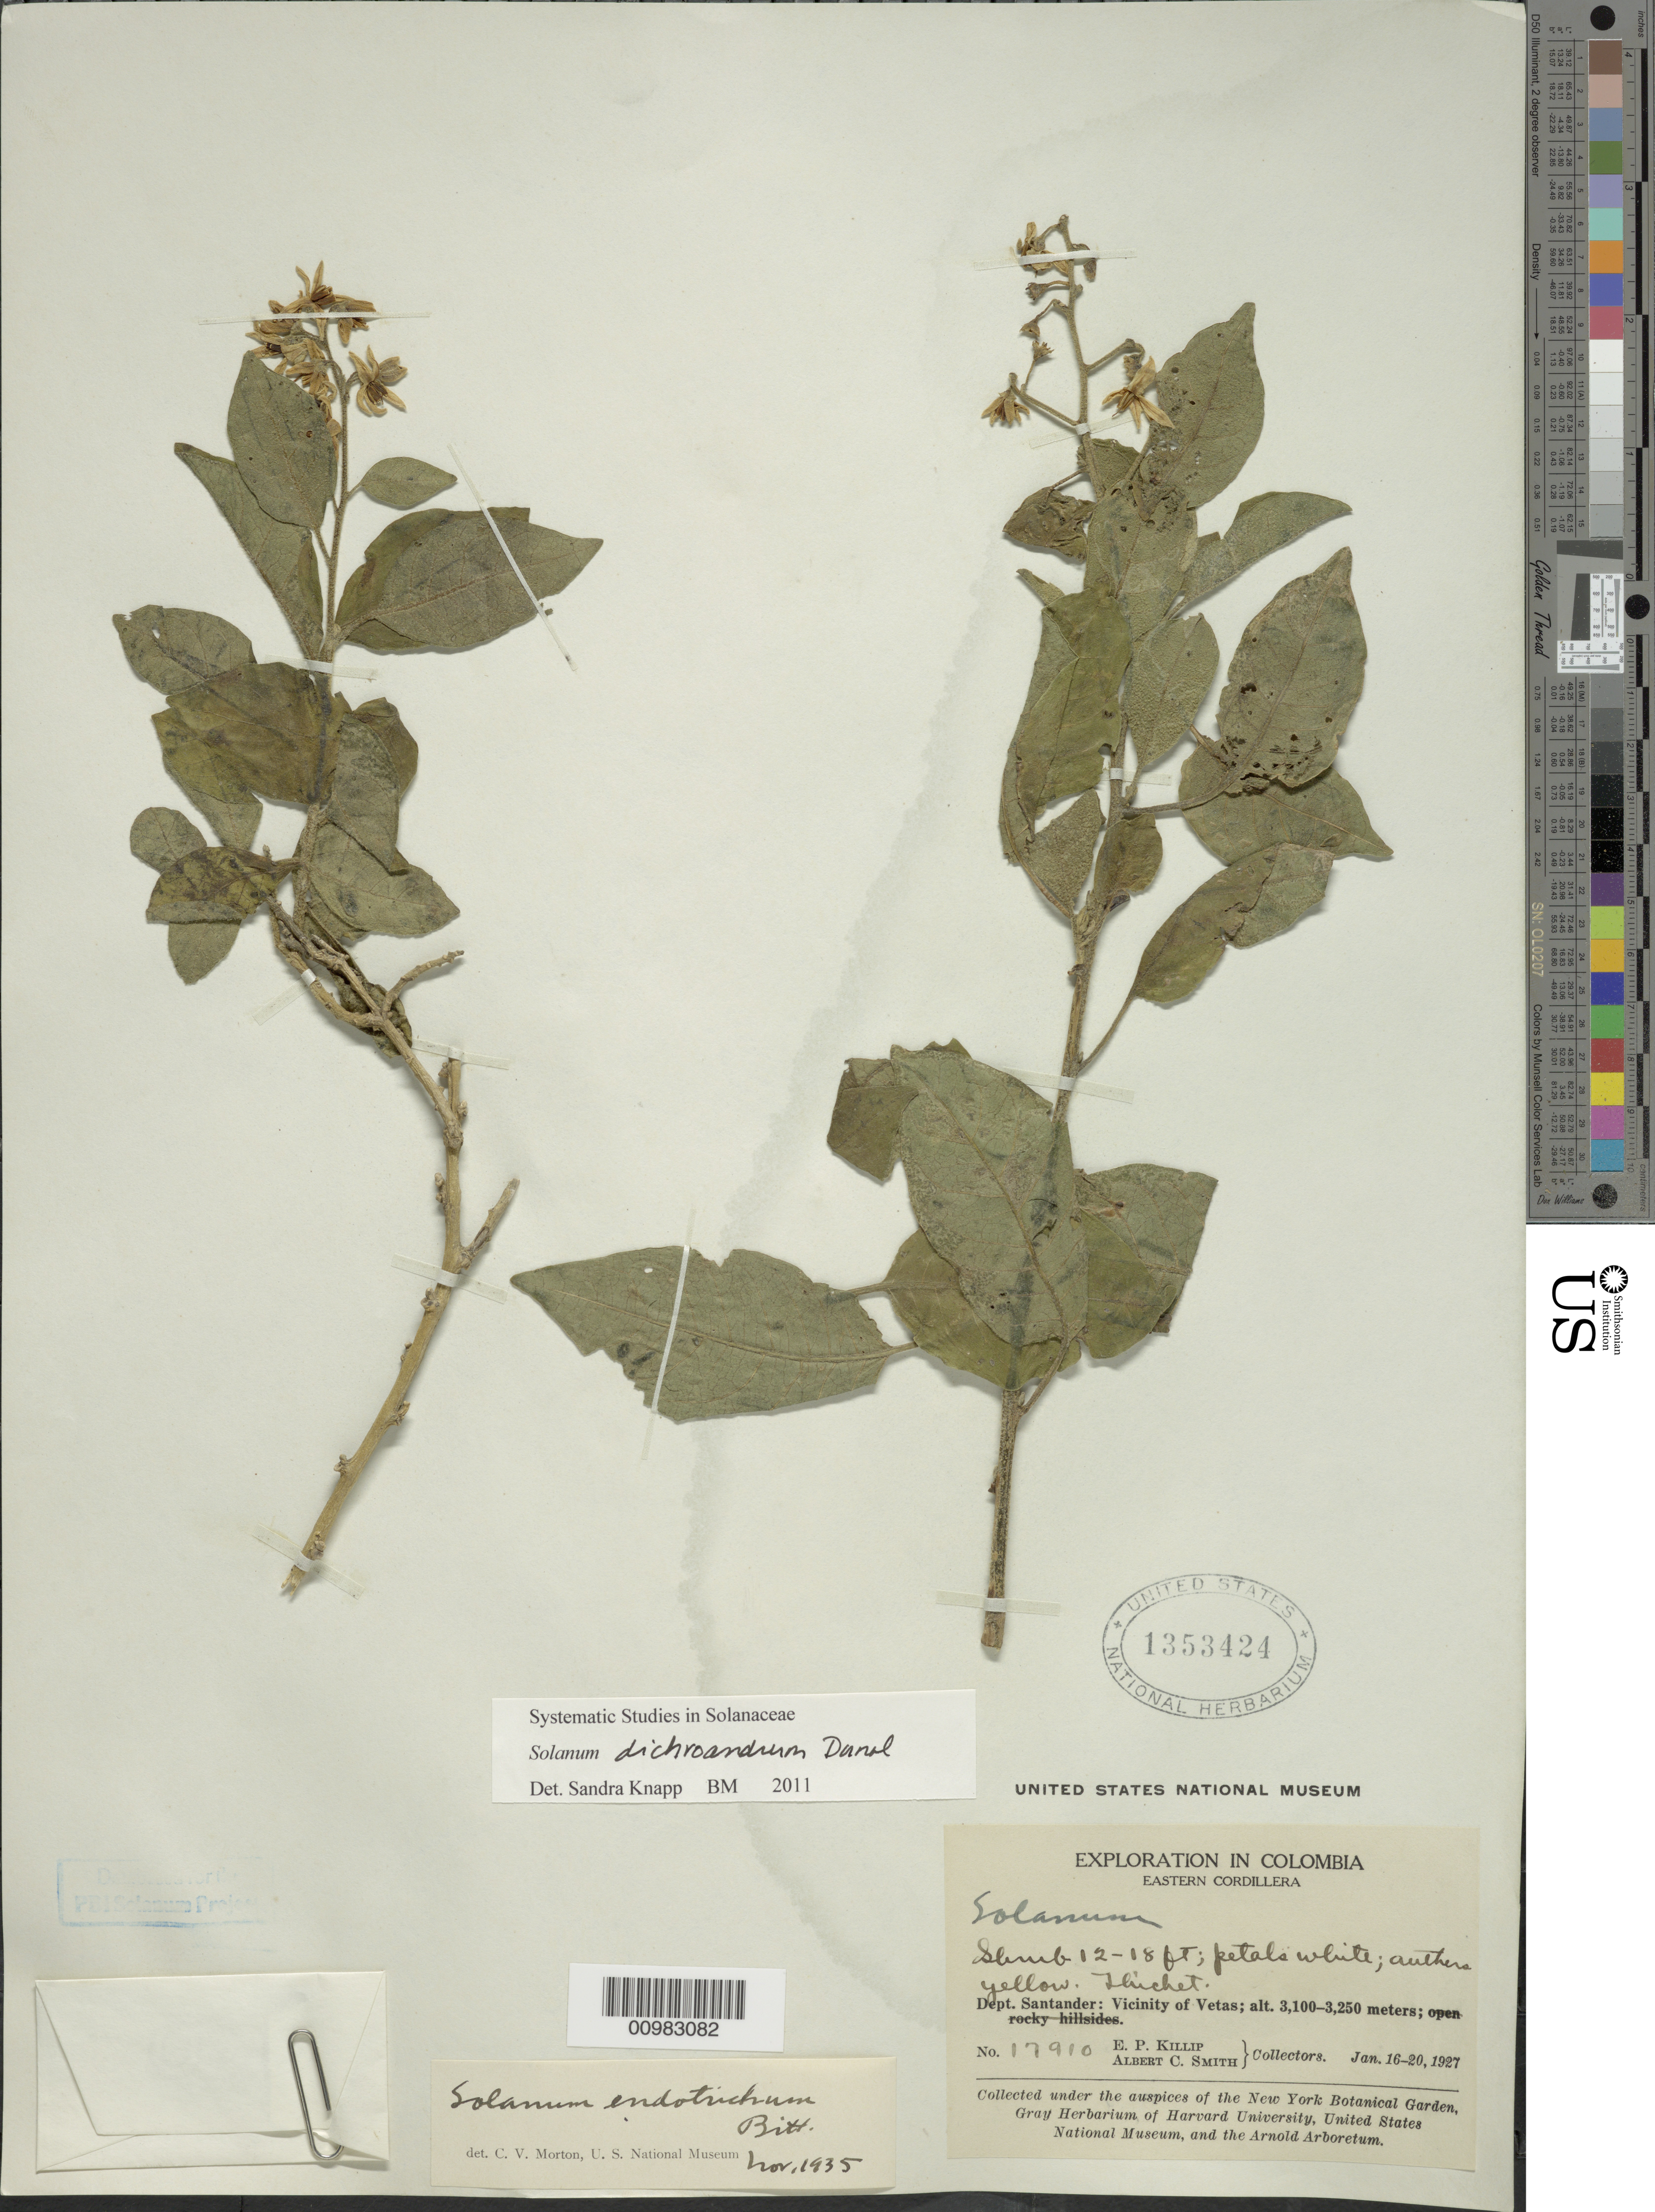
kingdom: Plantae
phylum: Tracheophyta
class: Magnoliopsida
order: Solanales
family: Solanaceae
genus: Solanum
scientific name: Solanum dichroandrum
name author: Dunal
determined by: Knapp, S. D.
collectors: E. P. Killip & A. C. Smith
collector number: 17910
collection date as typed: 16 Jan 1927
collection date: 1927-01-16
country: Colombia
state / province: Santander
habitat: thicket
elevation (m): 3100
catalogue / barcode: US 1353424